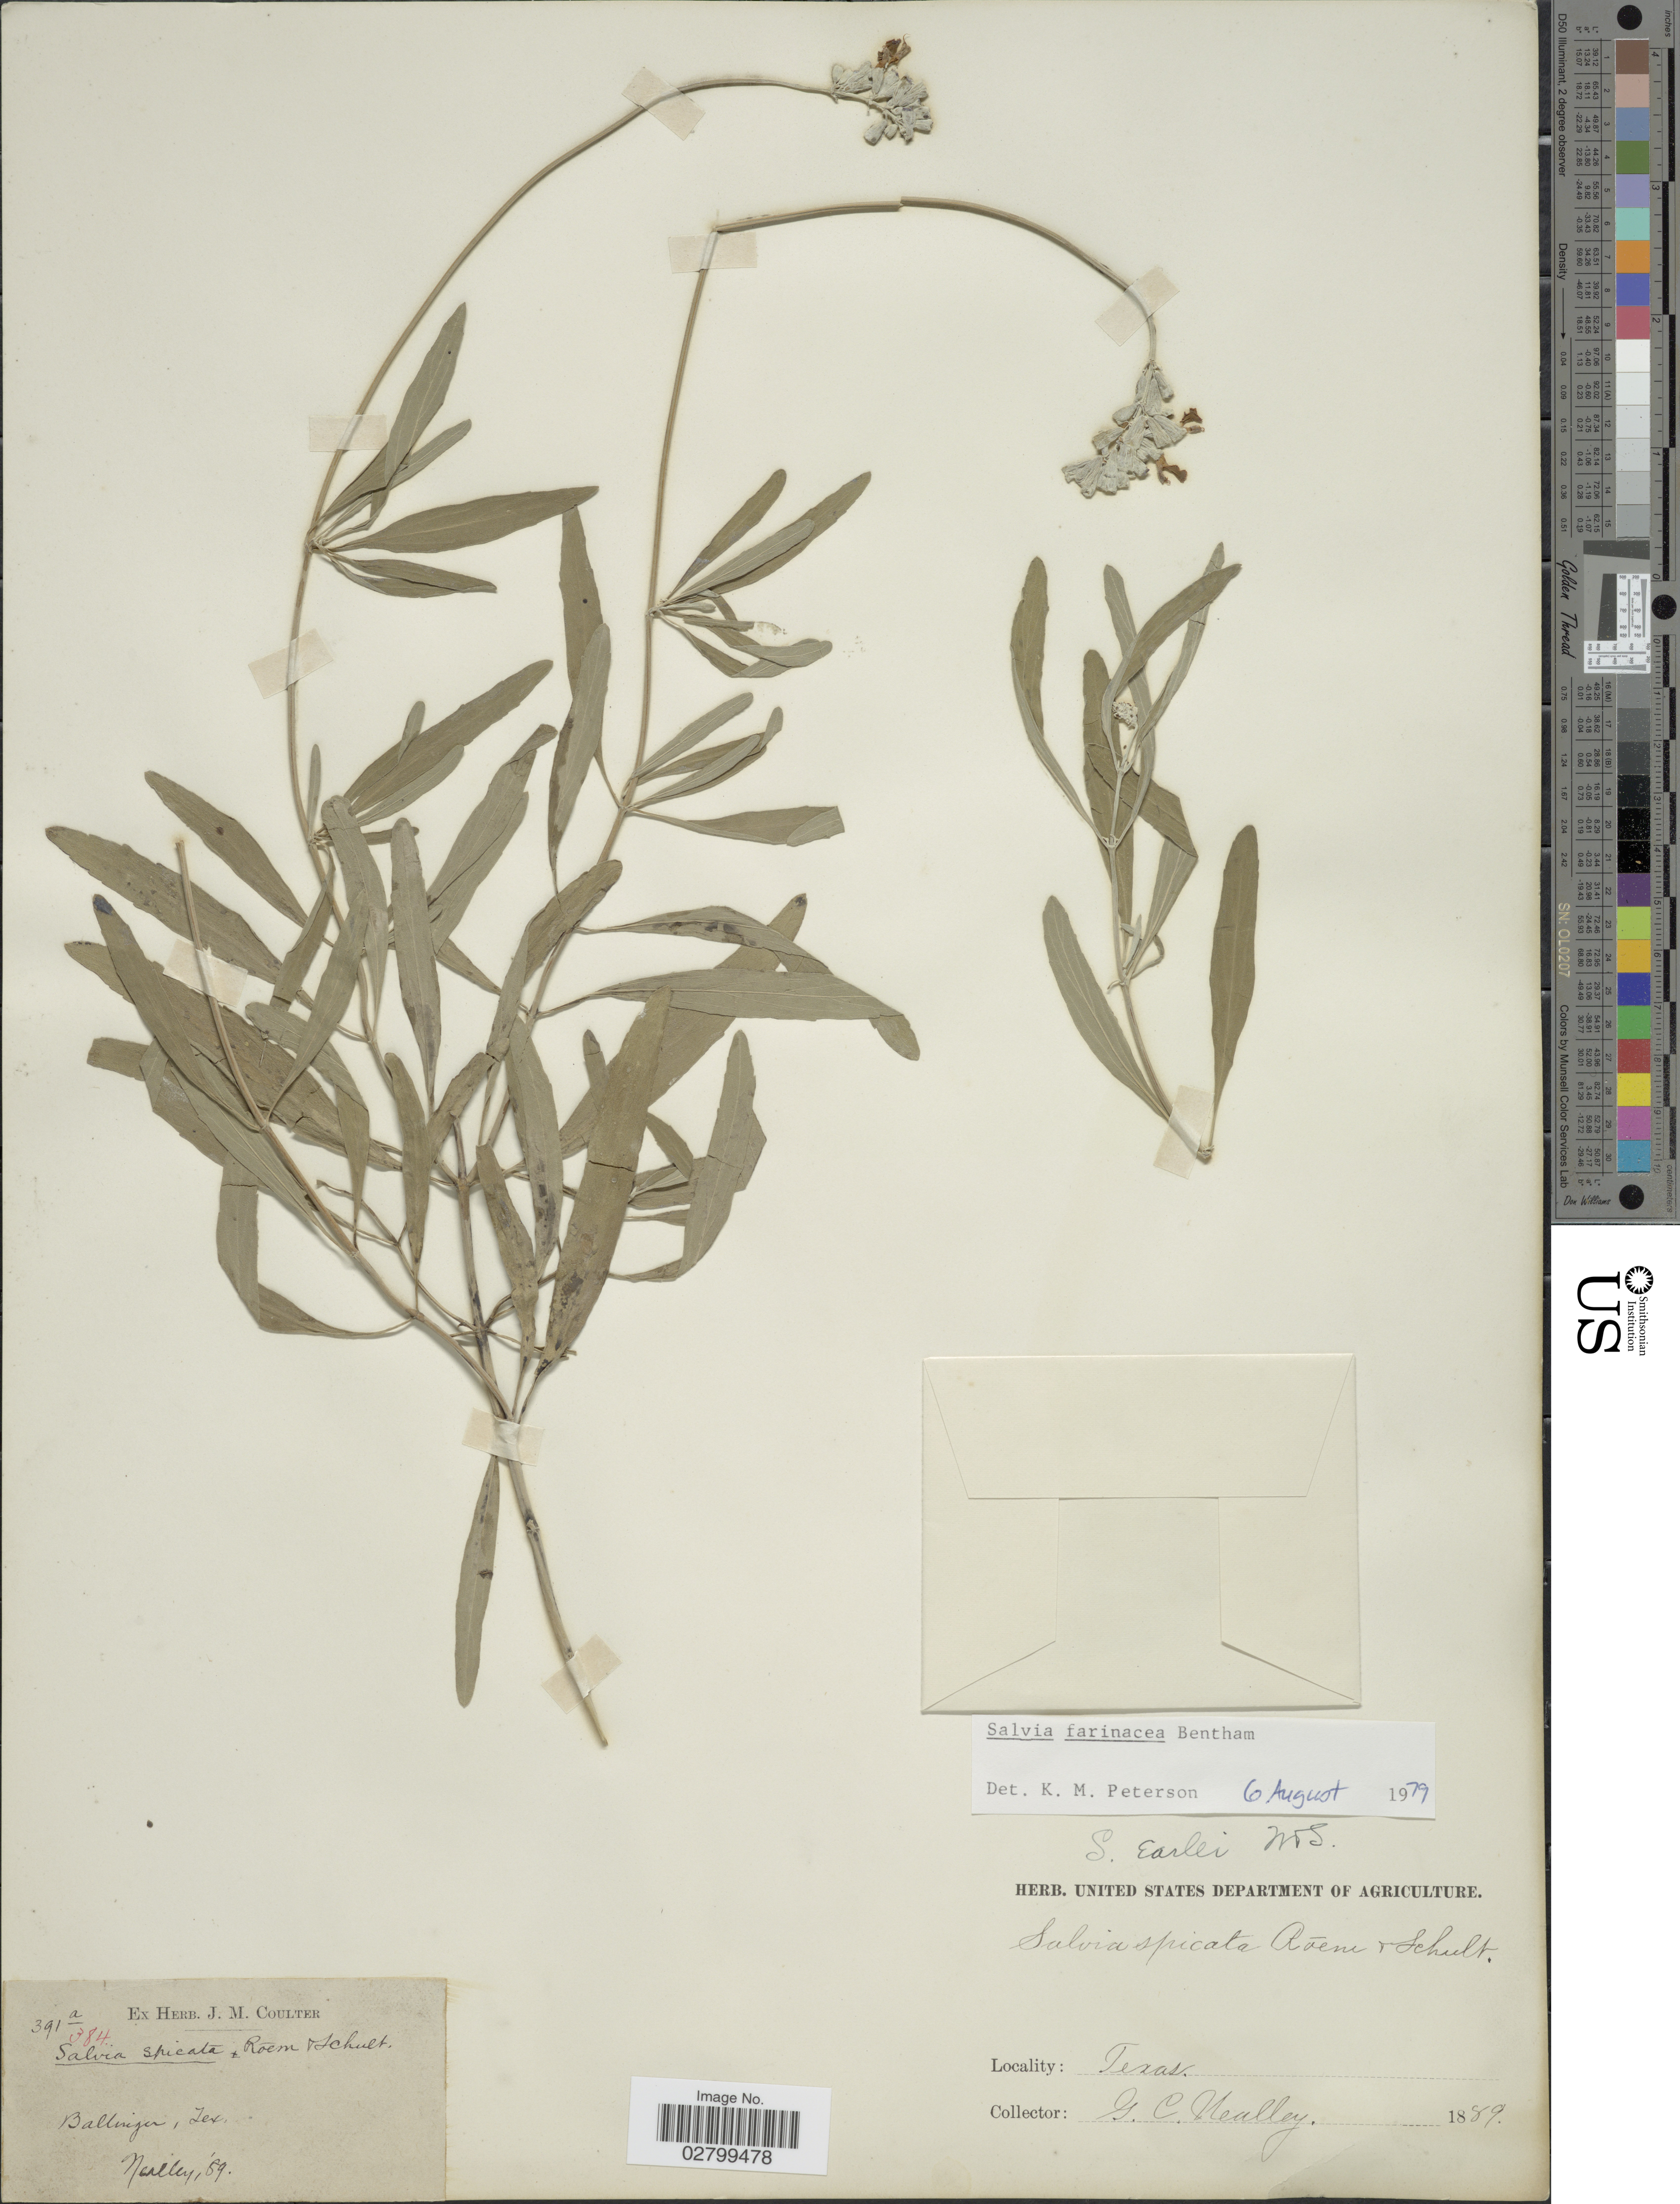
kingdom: Plantae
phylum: Tracheophyta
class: Magnoliopsida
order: Lamiales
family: Lamiaceae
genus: Salvia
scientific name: Salvia farinacea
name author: Benth.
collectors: G. C. Nealley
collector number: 391a/384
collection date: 1889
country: United States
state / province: Texas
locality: Ballinger.